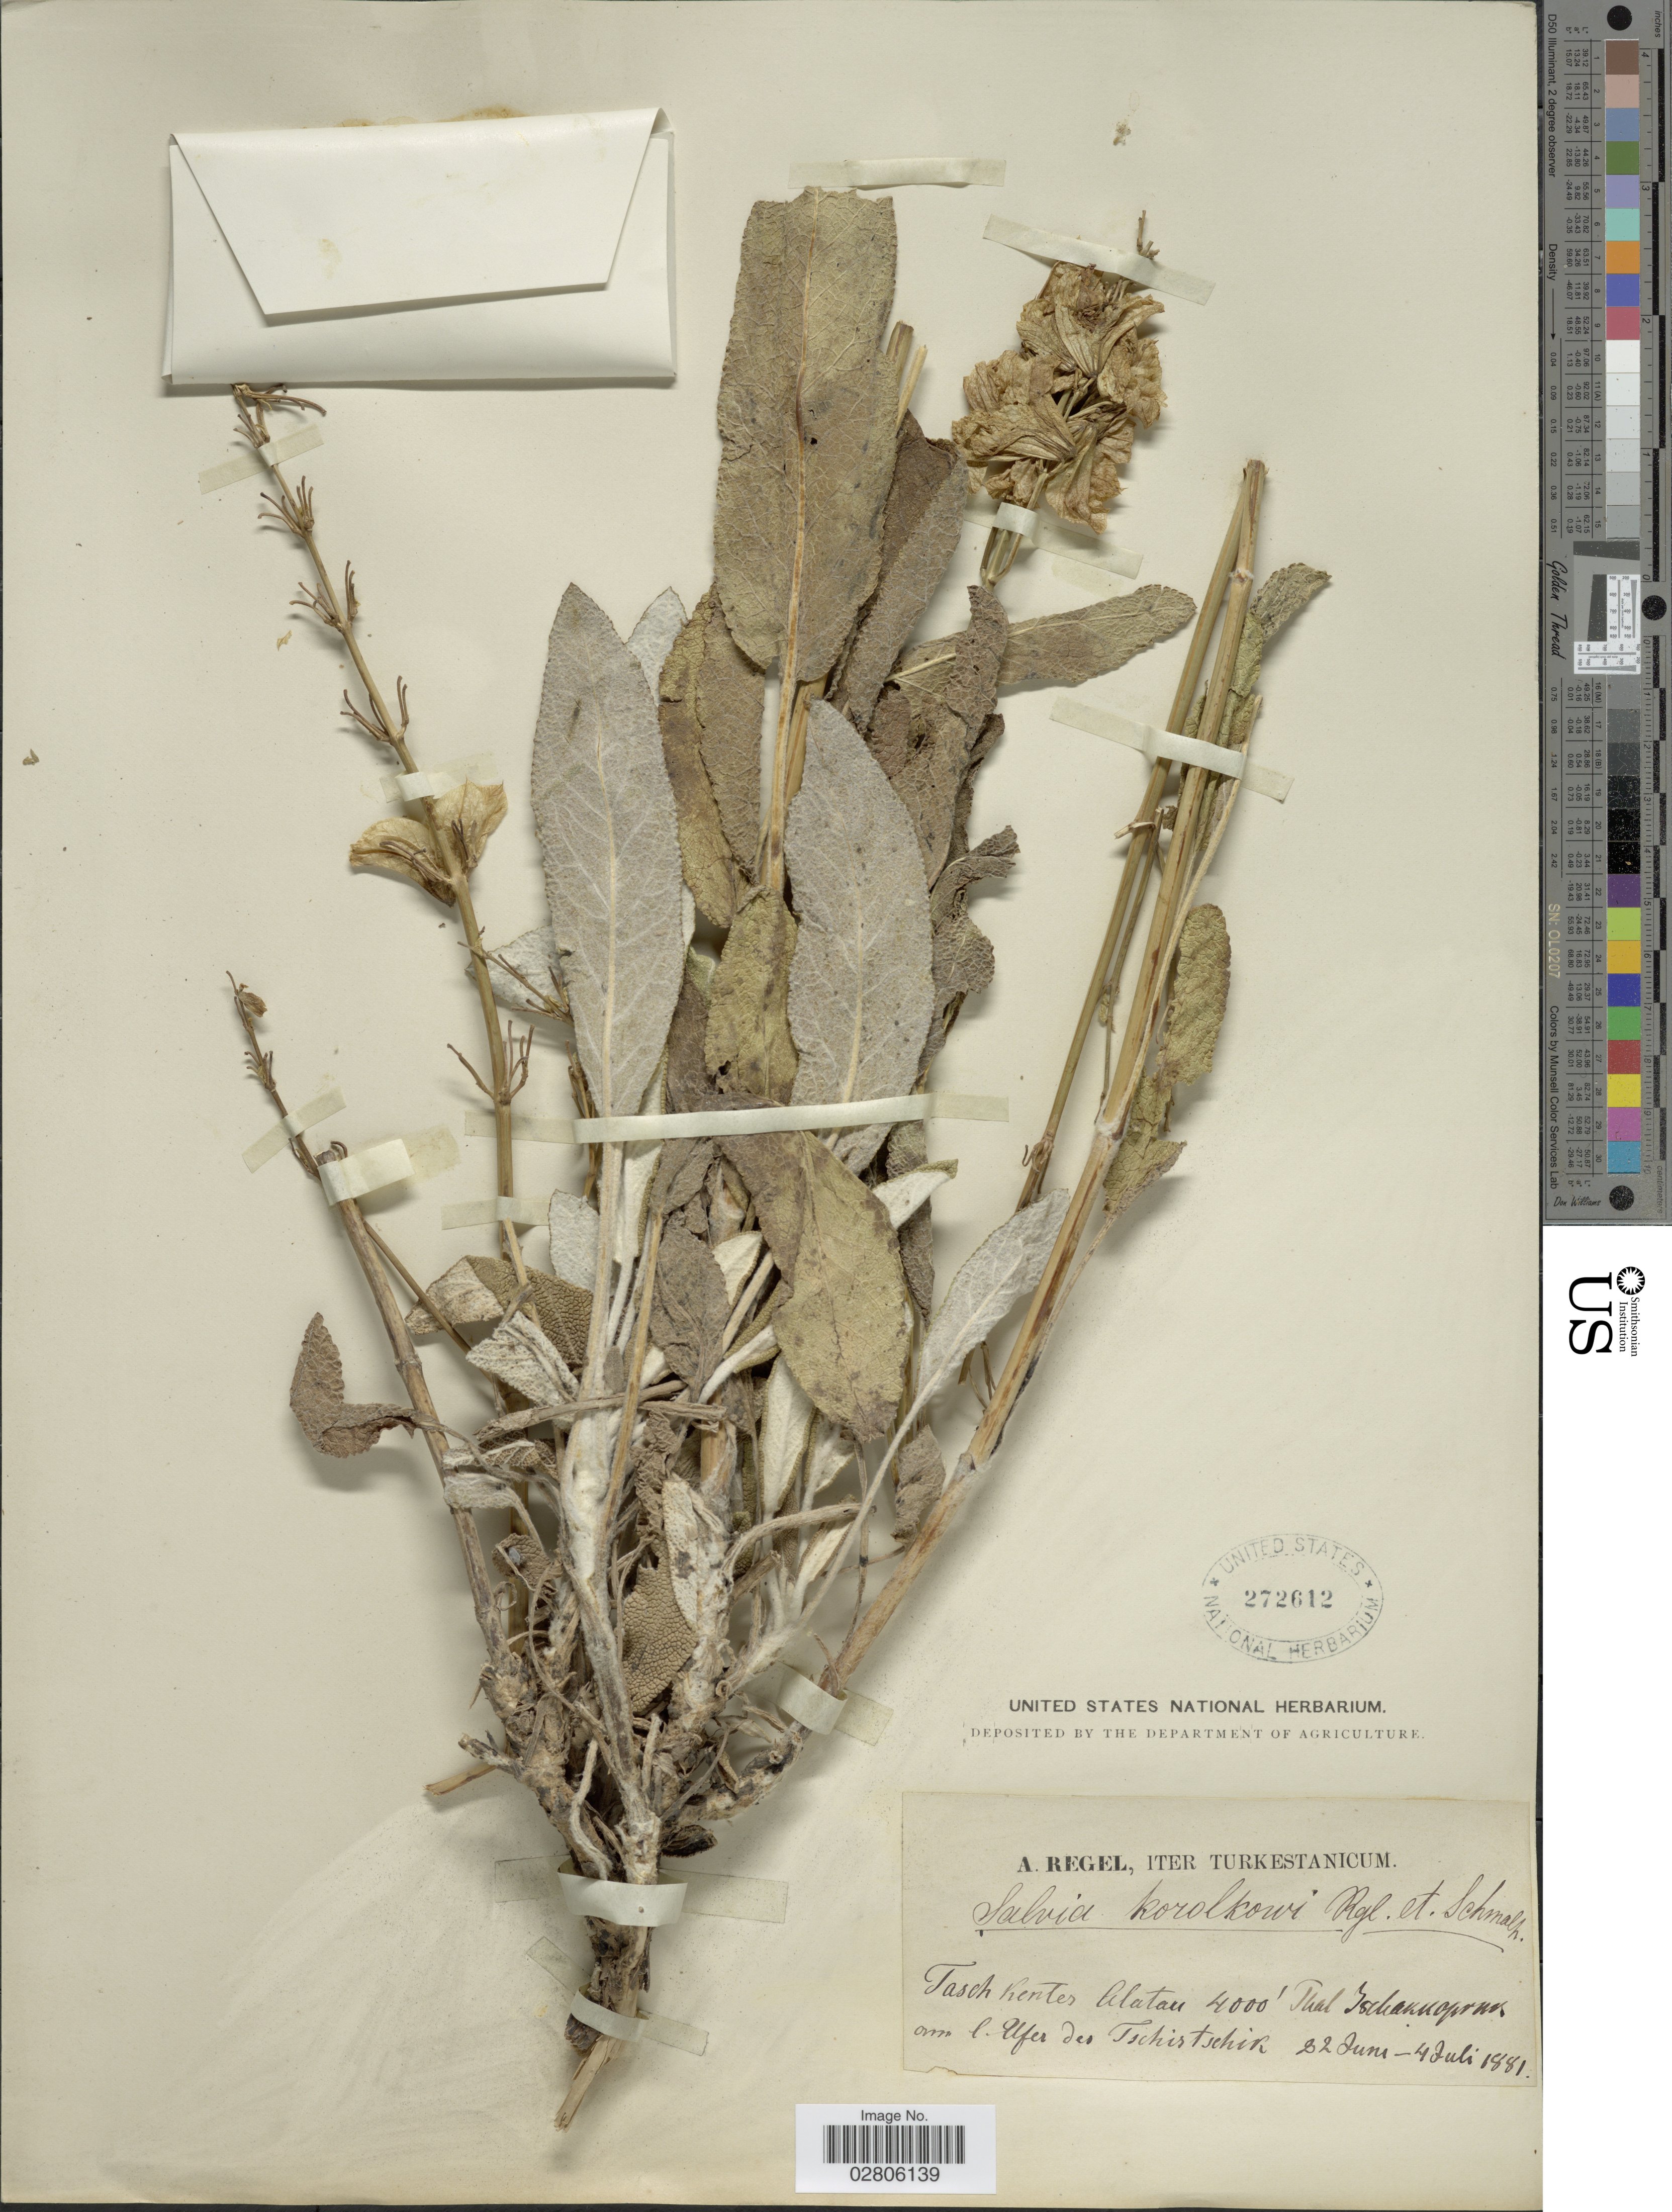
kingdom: Plantae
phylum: Tracheophyta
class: Magnoliopsida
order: Lamiales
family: Lamiaceae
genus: Salvia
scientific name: Salvia korolkovii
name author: Regel & Schmalh.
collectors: A. Regel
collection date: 1881-06-22/1881-07-04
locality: Tasch Kentes Alatau, Thal [interpreted] Tschakkoprna [interpreted] on l. Ufer des Tschistschik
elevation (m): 1219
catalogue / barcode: US 272612